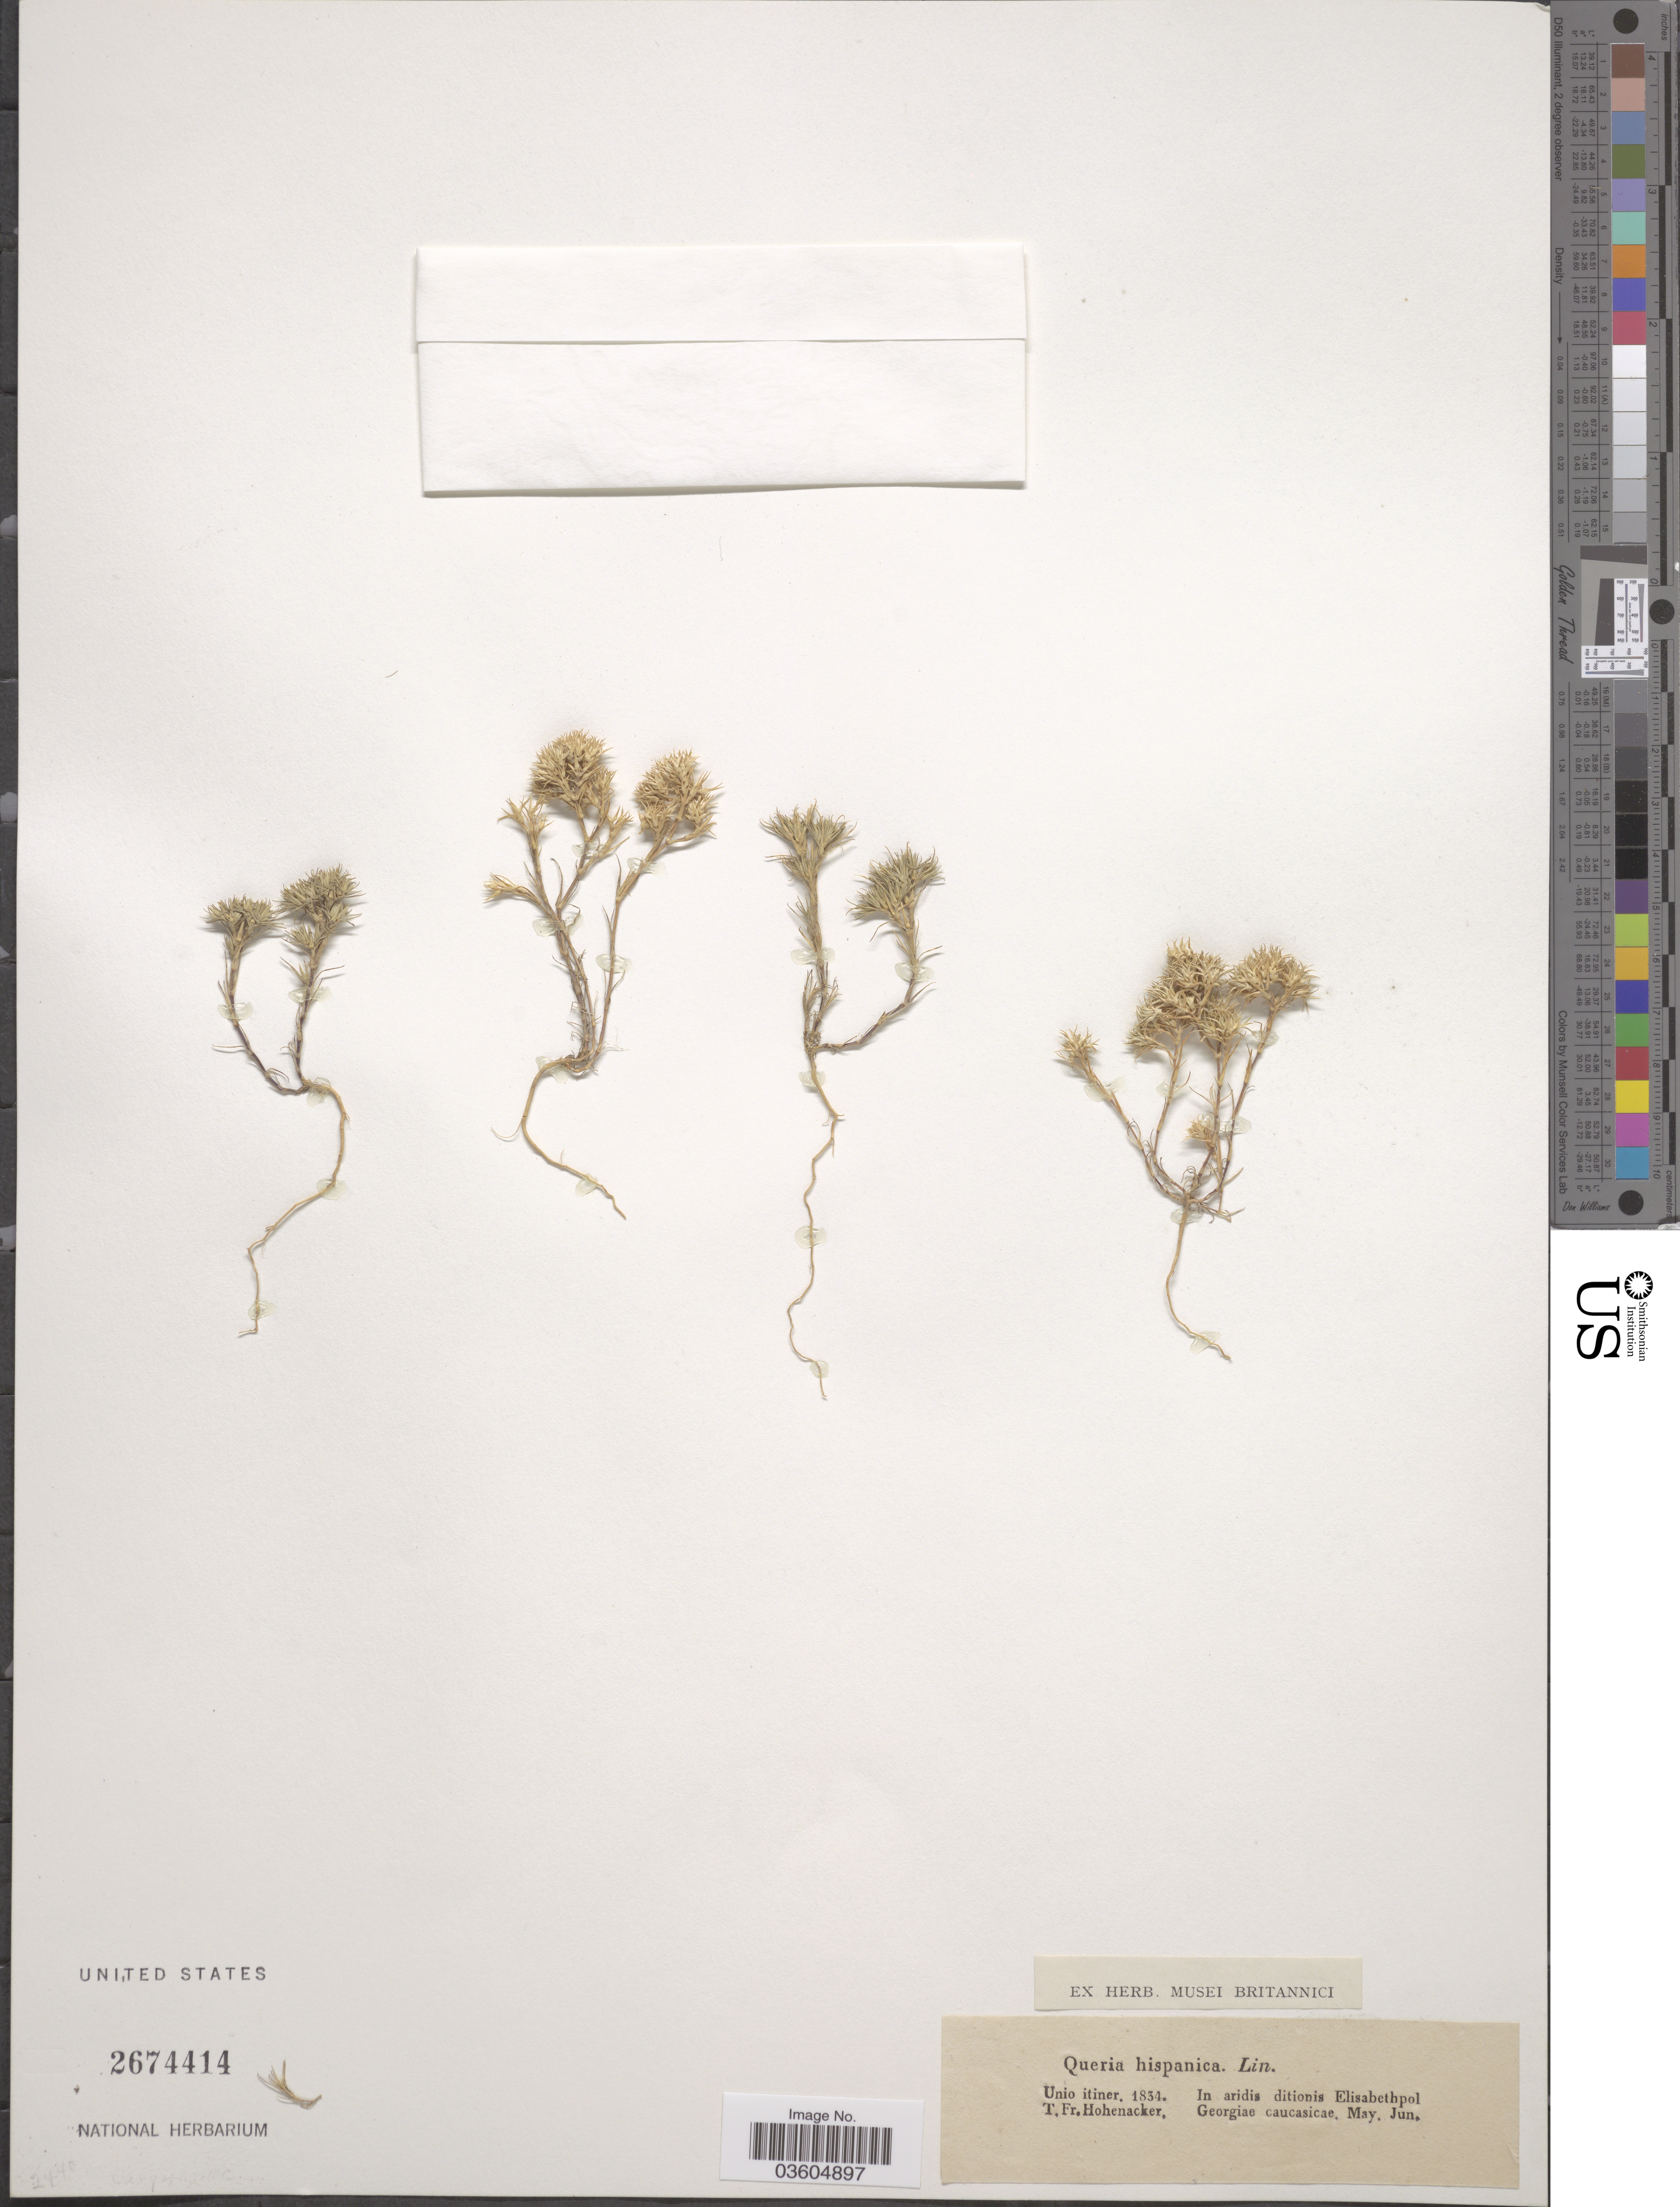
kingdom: Plantae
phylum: Tracheophyta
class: Magnoliopsida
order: Caryophyllales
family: Caryophyllaceae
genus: Minuartia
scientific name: Minuartia hamata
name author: (Hausskn. & Bornm.) Mattf.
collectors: T. Hohenacker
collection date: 1834-05/1834-06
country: Georgia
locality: In aridis ditionis Elisabethpol Georgiae caucasicae.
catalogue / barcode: US 2674414